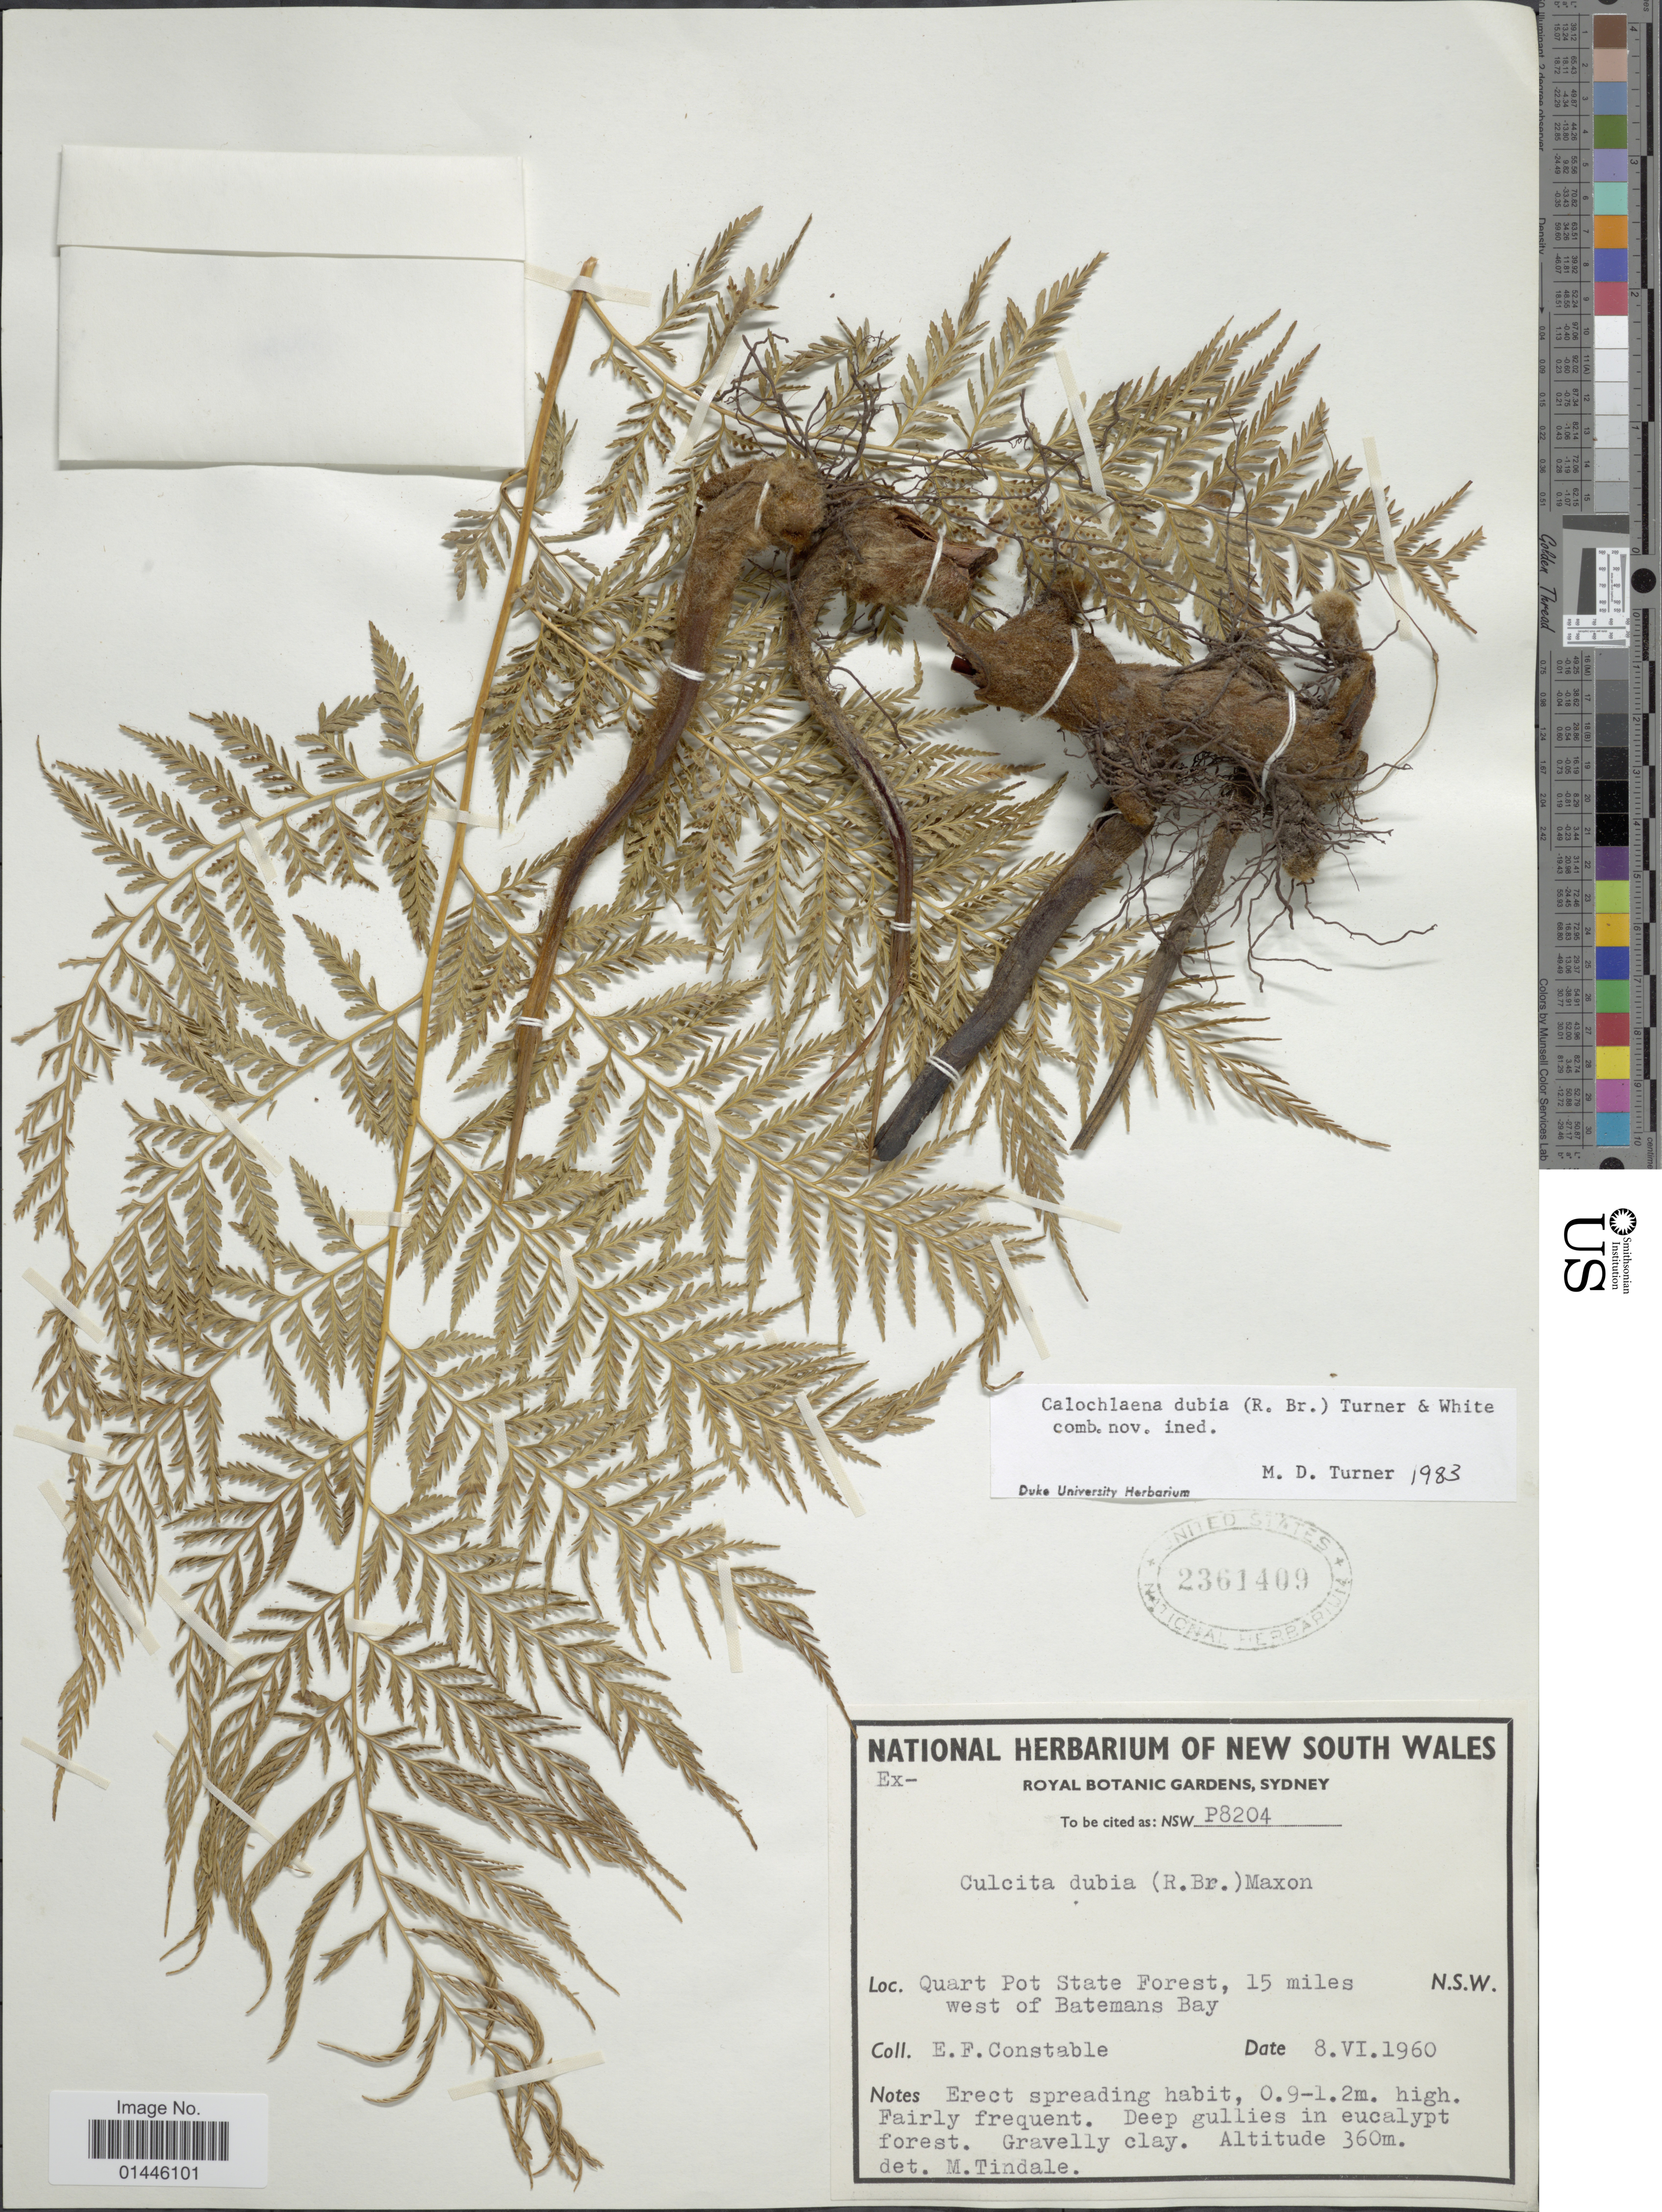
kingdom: Plantae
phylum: Tracheophyta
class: Polypodiopsida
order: Cyatheales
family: Dicksoniaceae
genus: Calochlaena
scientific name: Calochlaena dubia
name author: (R. Br.) M.D. Turner & R.A. White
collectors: E. F. Constable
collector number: P8204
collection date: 1960-06-08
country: Australia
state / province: New South Wales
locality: Quart Pot State Forest, 15 miles west of Batemans Bay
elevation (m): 360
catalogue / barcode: US 2361409